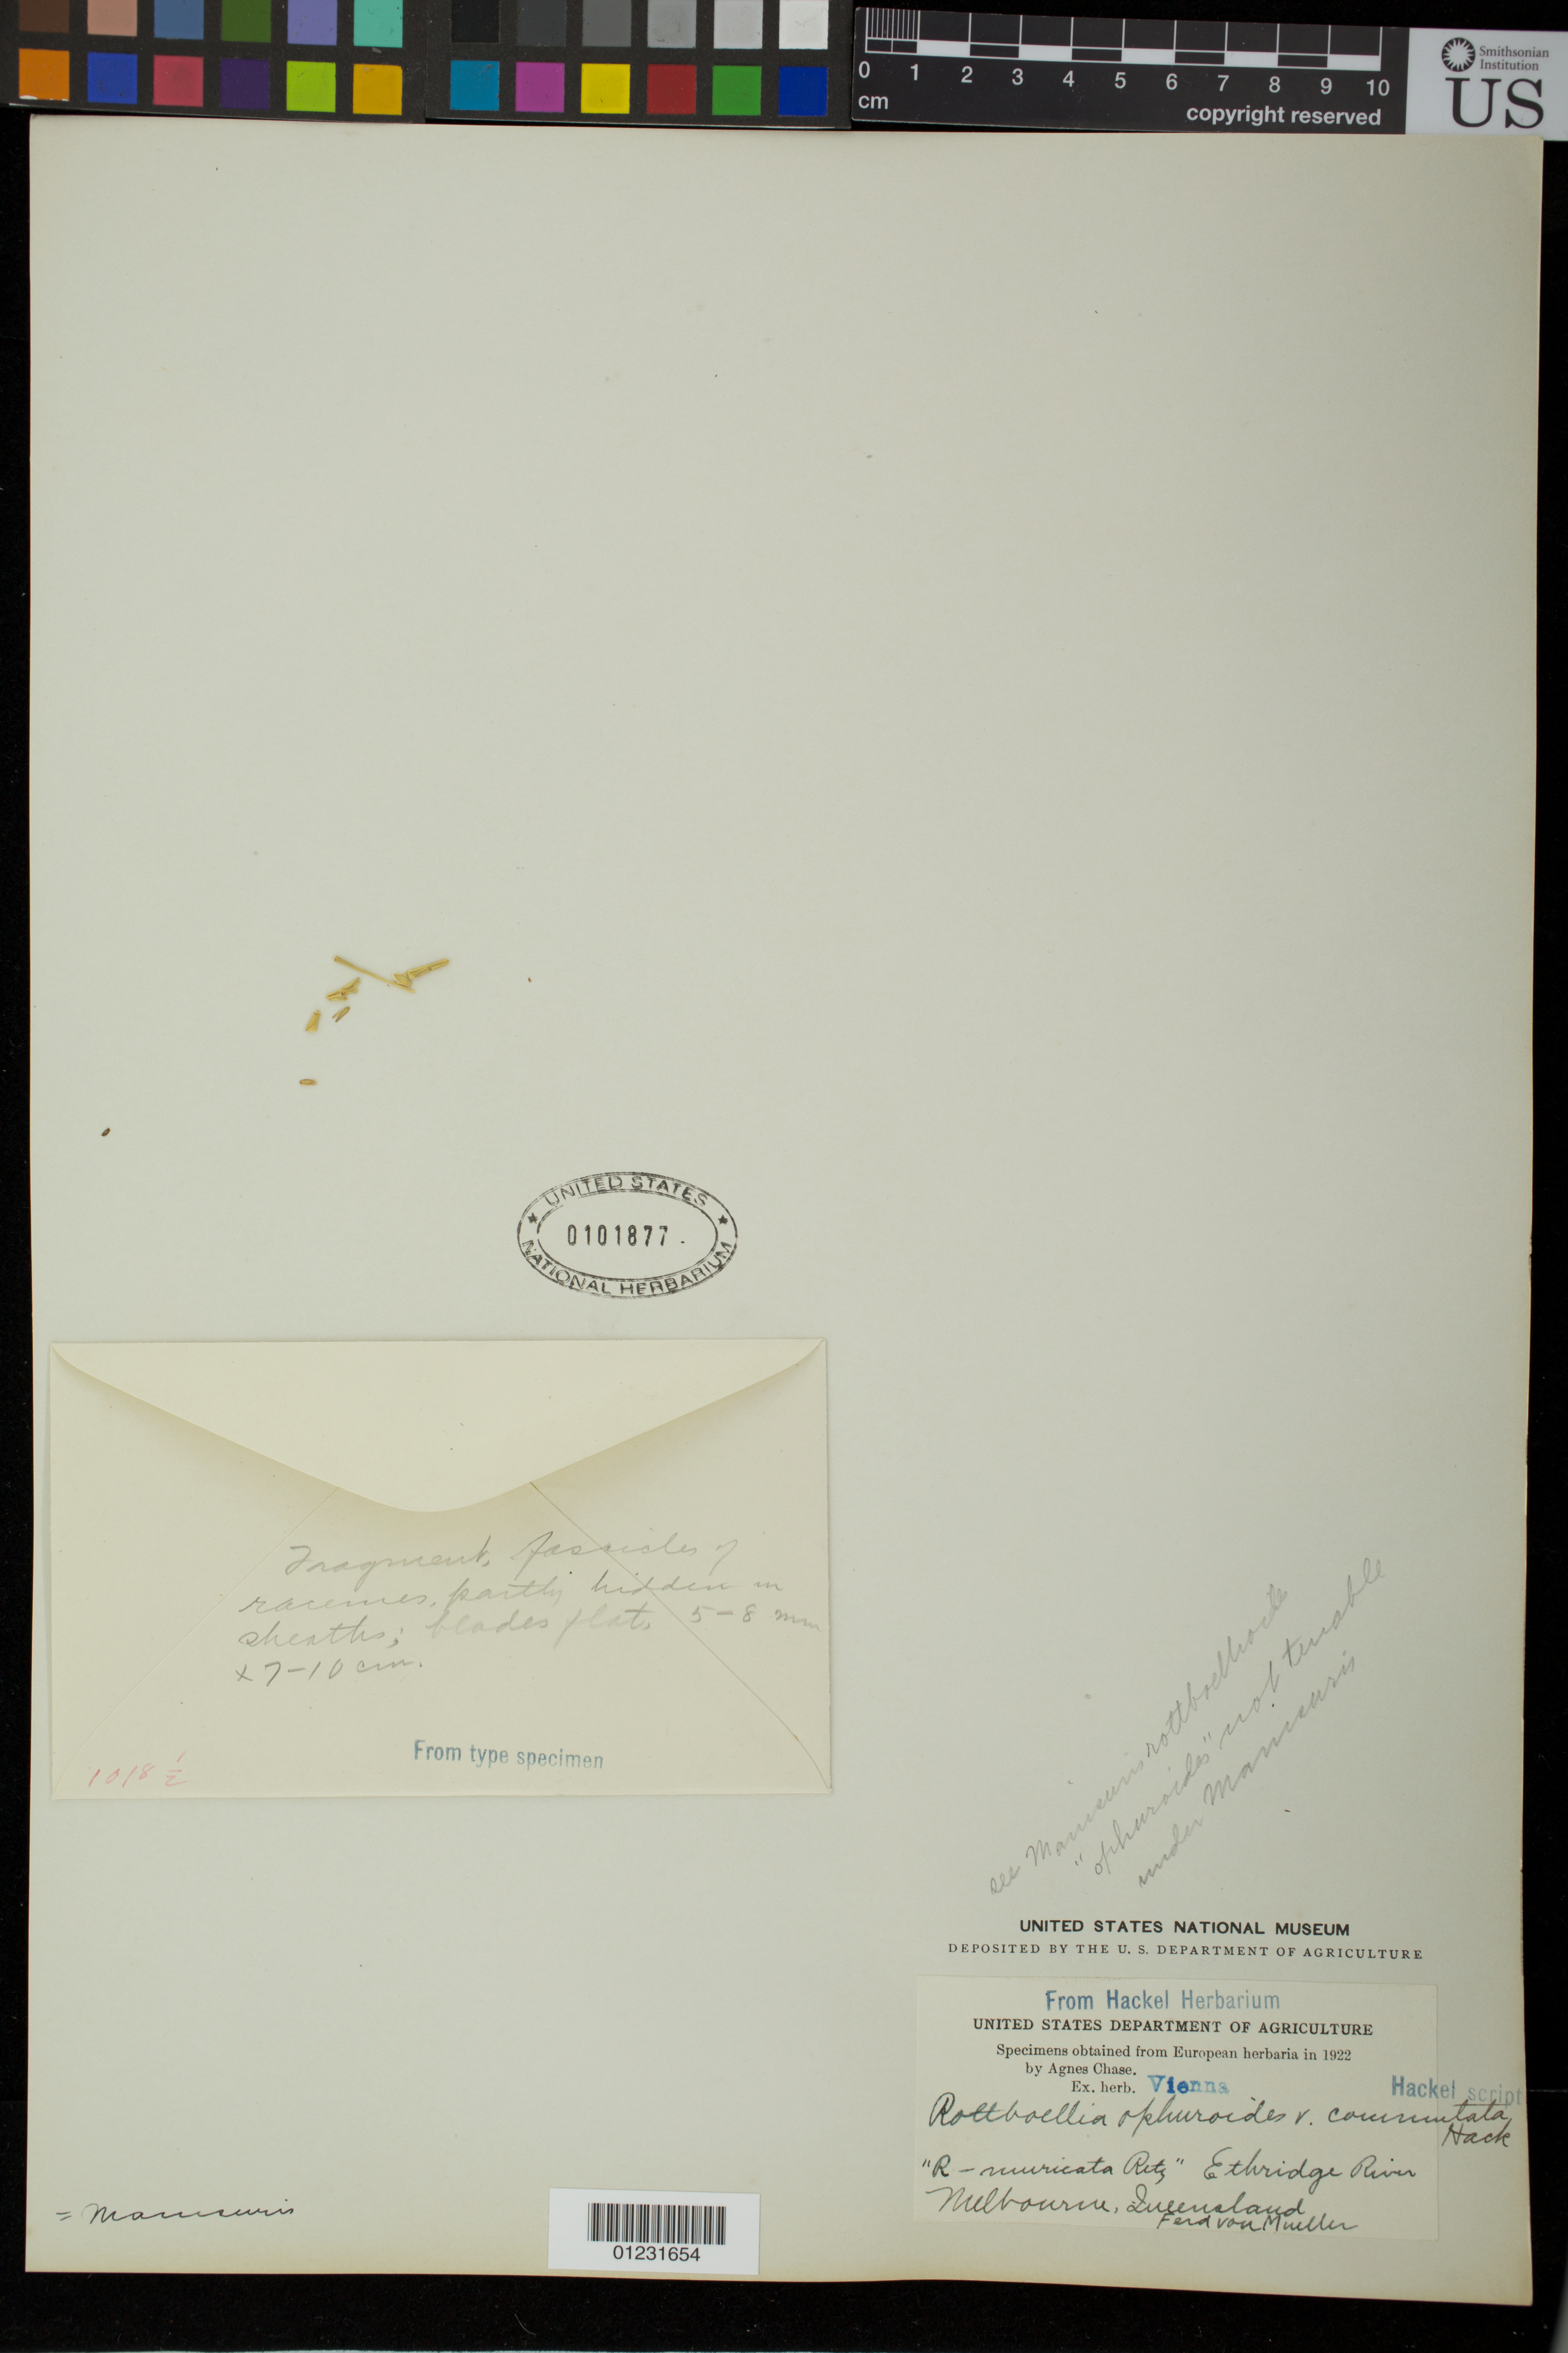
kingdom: Plantae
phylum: Tracheophyta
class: Liliopsida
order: Poales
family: Poaceae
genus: Rottboellia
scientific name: Rottboellia ophiuroides var. commutata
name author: Hack. in A. DC. & C. DC.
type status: Isotype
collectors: F. Mueller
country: Australia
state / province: Queensland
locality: Melbourne, Etheridge Road.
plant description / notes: Fragmentary material of type specimen ex herb. Vienna.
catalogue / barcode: US 101877